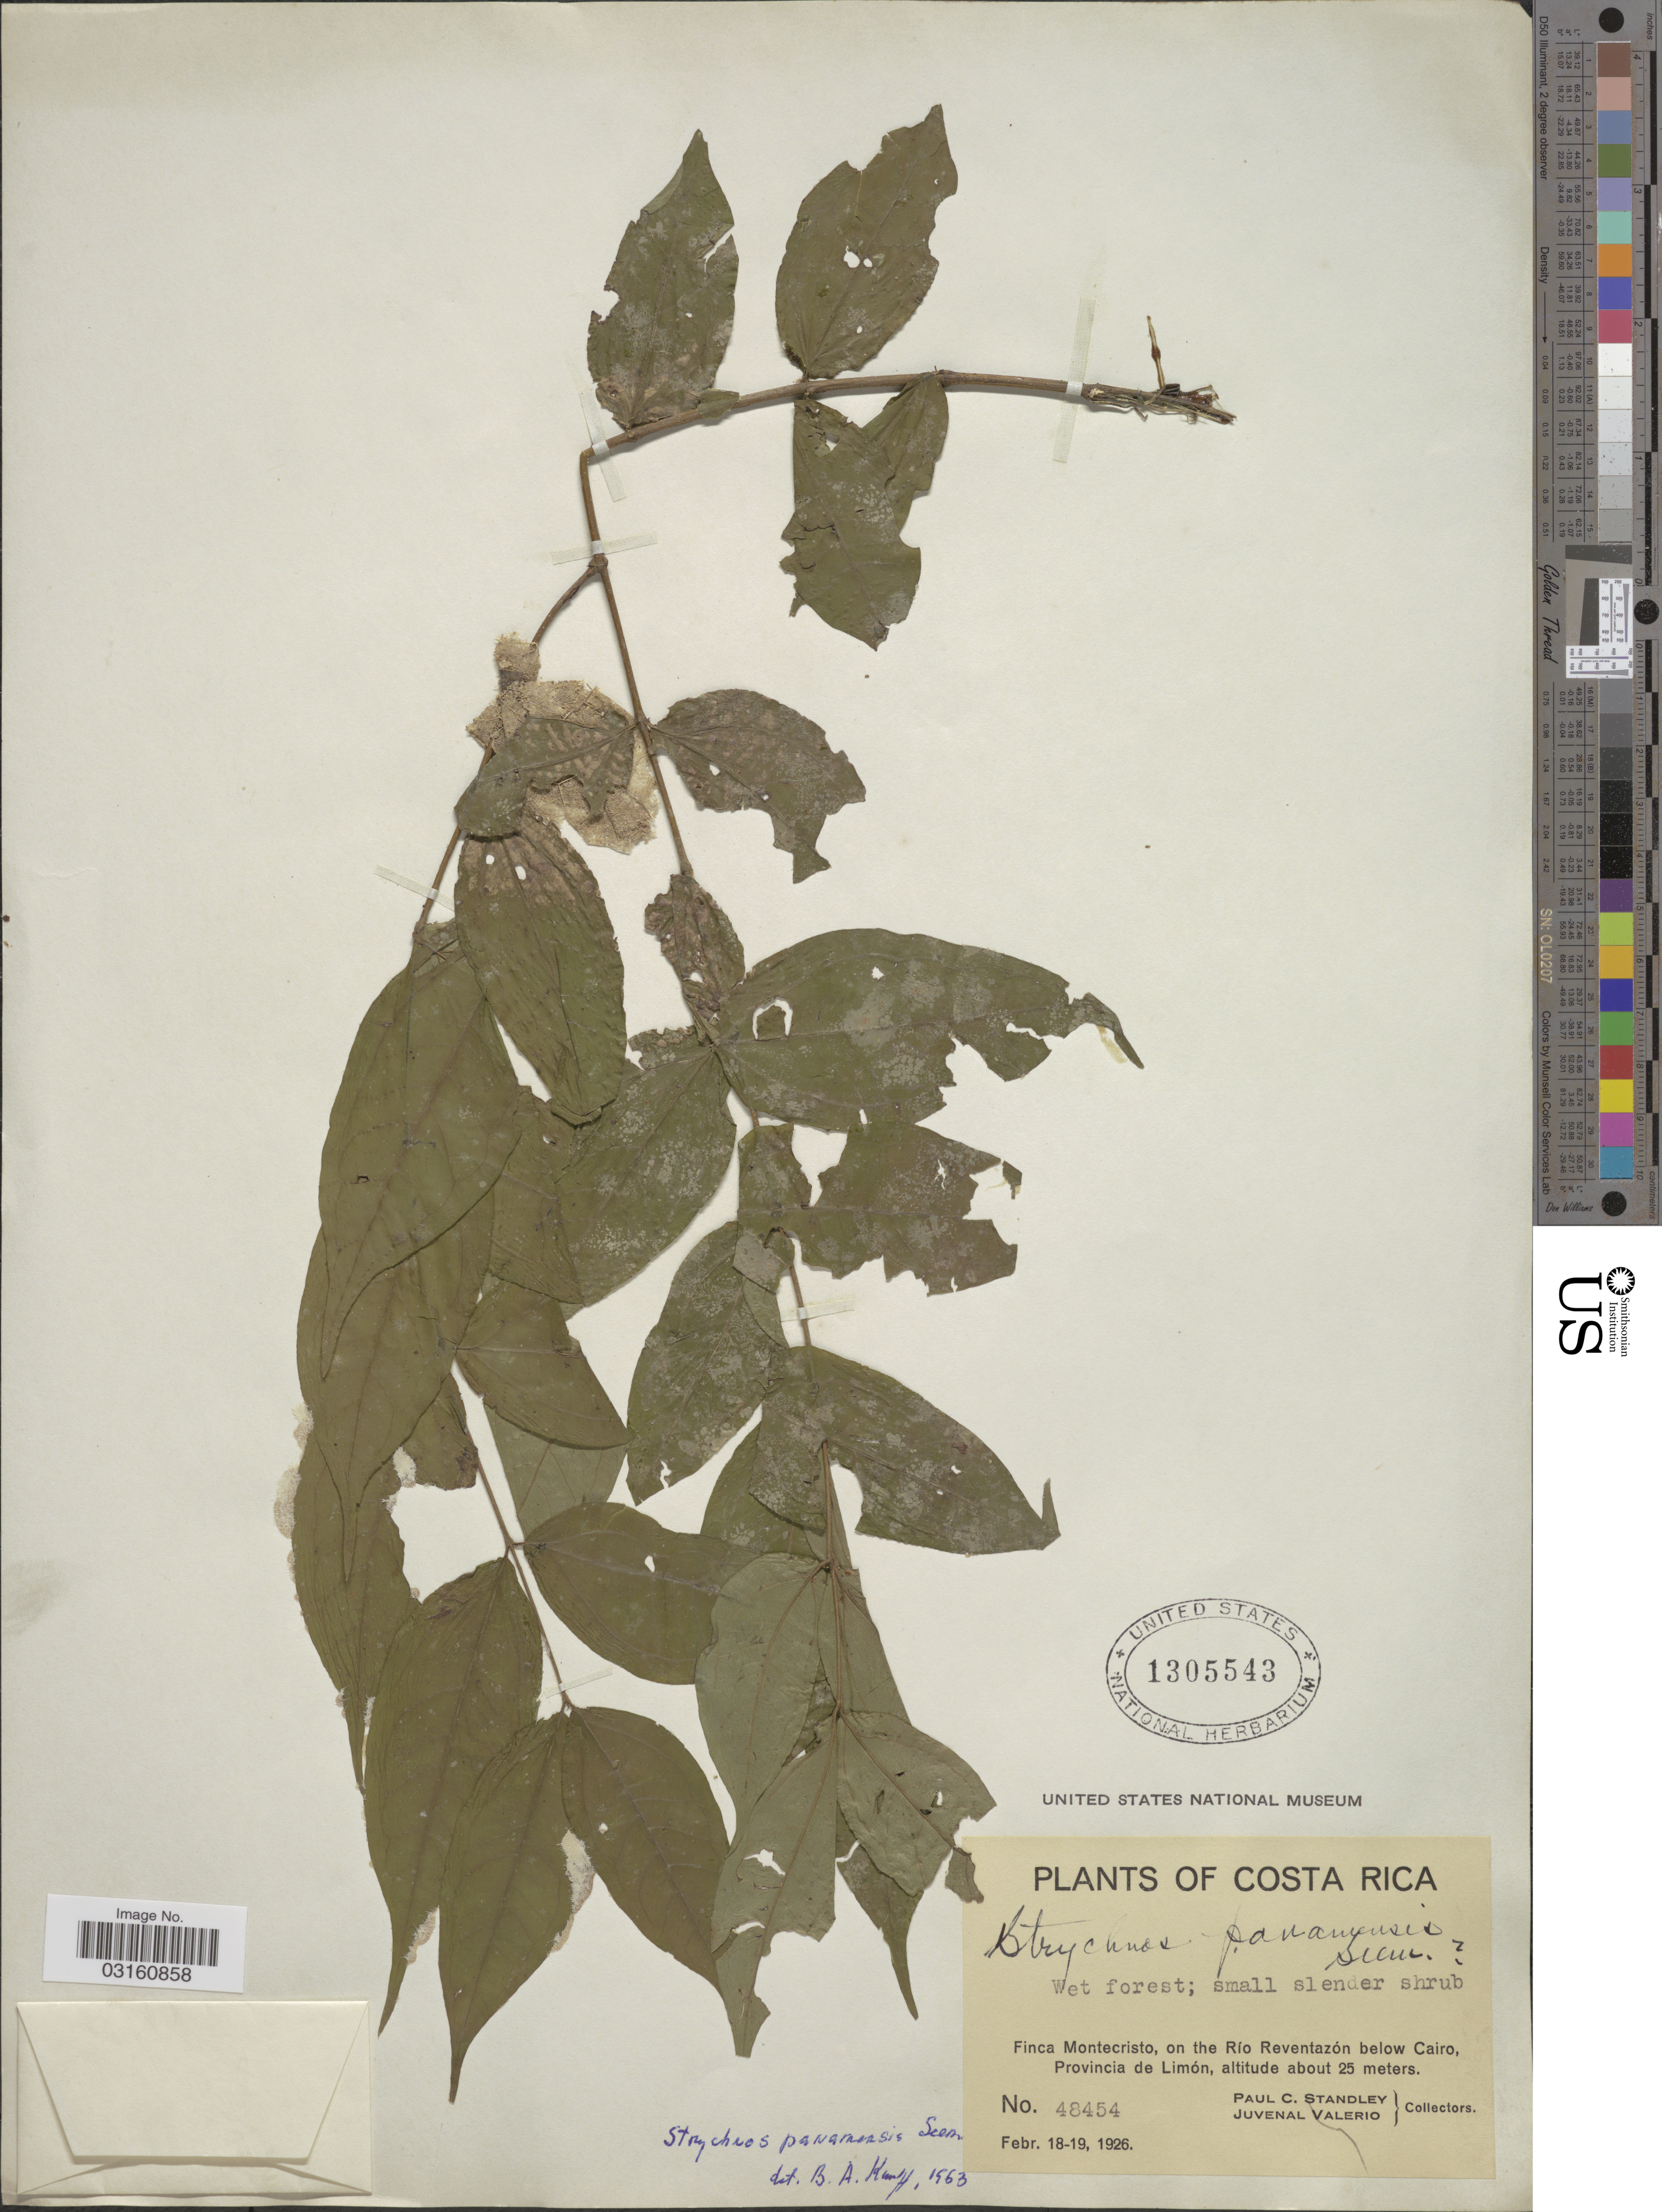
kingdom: Plantae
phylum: Tracheophyta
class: Magnoliopsida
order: Gentianales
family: Loganiaceae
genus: Strychnos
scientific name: Strychnos panamensis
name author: Seem.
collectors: P. C. Standley & J. Valerio R.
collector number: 48454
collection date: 1926-02-18/1926-02-19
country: Costa Rica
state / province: Limón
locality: Finca Montecristo, on the Río Reventazón below Cairo.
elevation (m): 25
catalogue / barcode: US 1305543